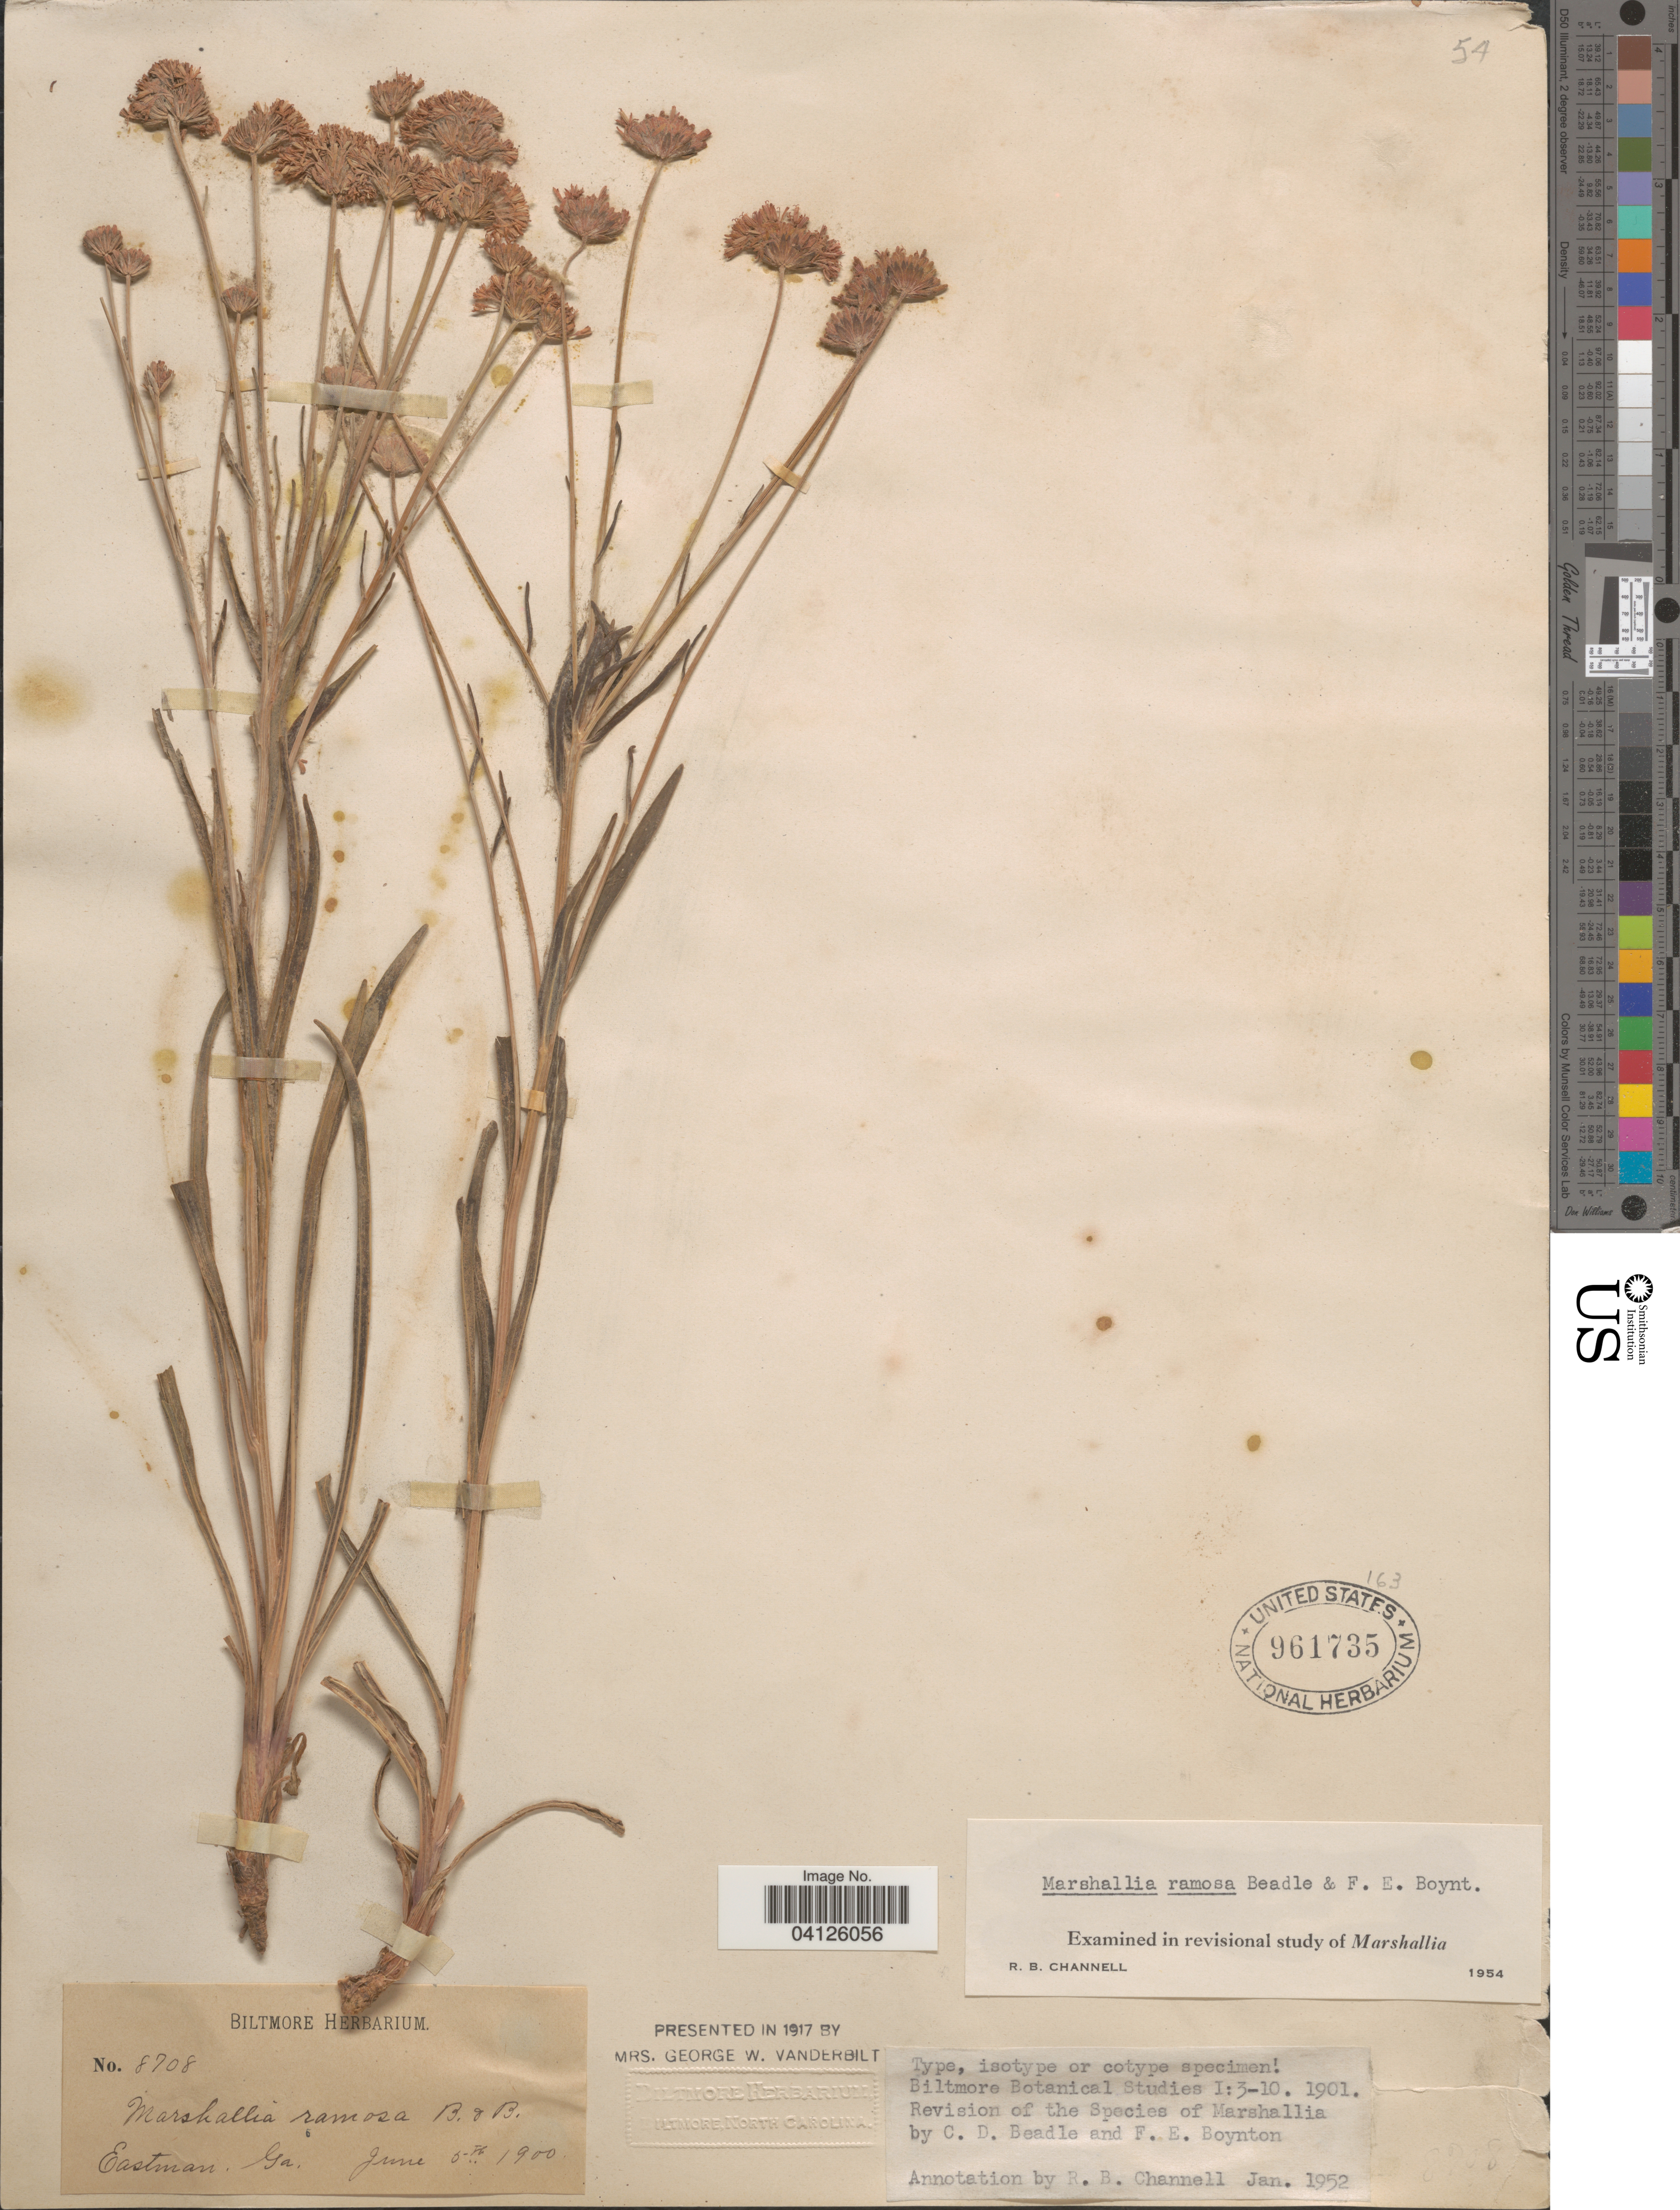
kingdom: Plantae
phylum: Tracheophyta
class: Magnoliopsida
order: Asterales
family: Asteraceae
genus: Marshallia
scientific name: Marshallia ramosa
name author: Beadle & F.E. Boynton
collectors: ex herb. Biltmore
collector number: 8708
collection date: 1900-06-05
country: United States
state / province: Georgia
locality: Eastman.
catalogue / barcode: US 961735